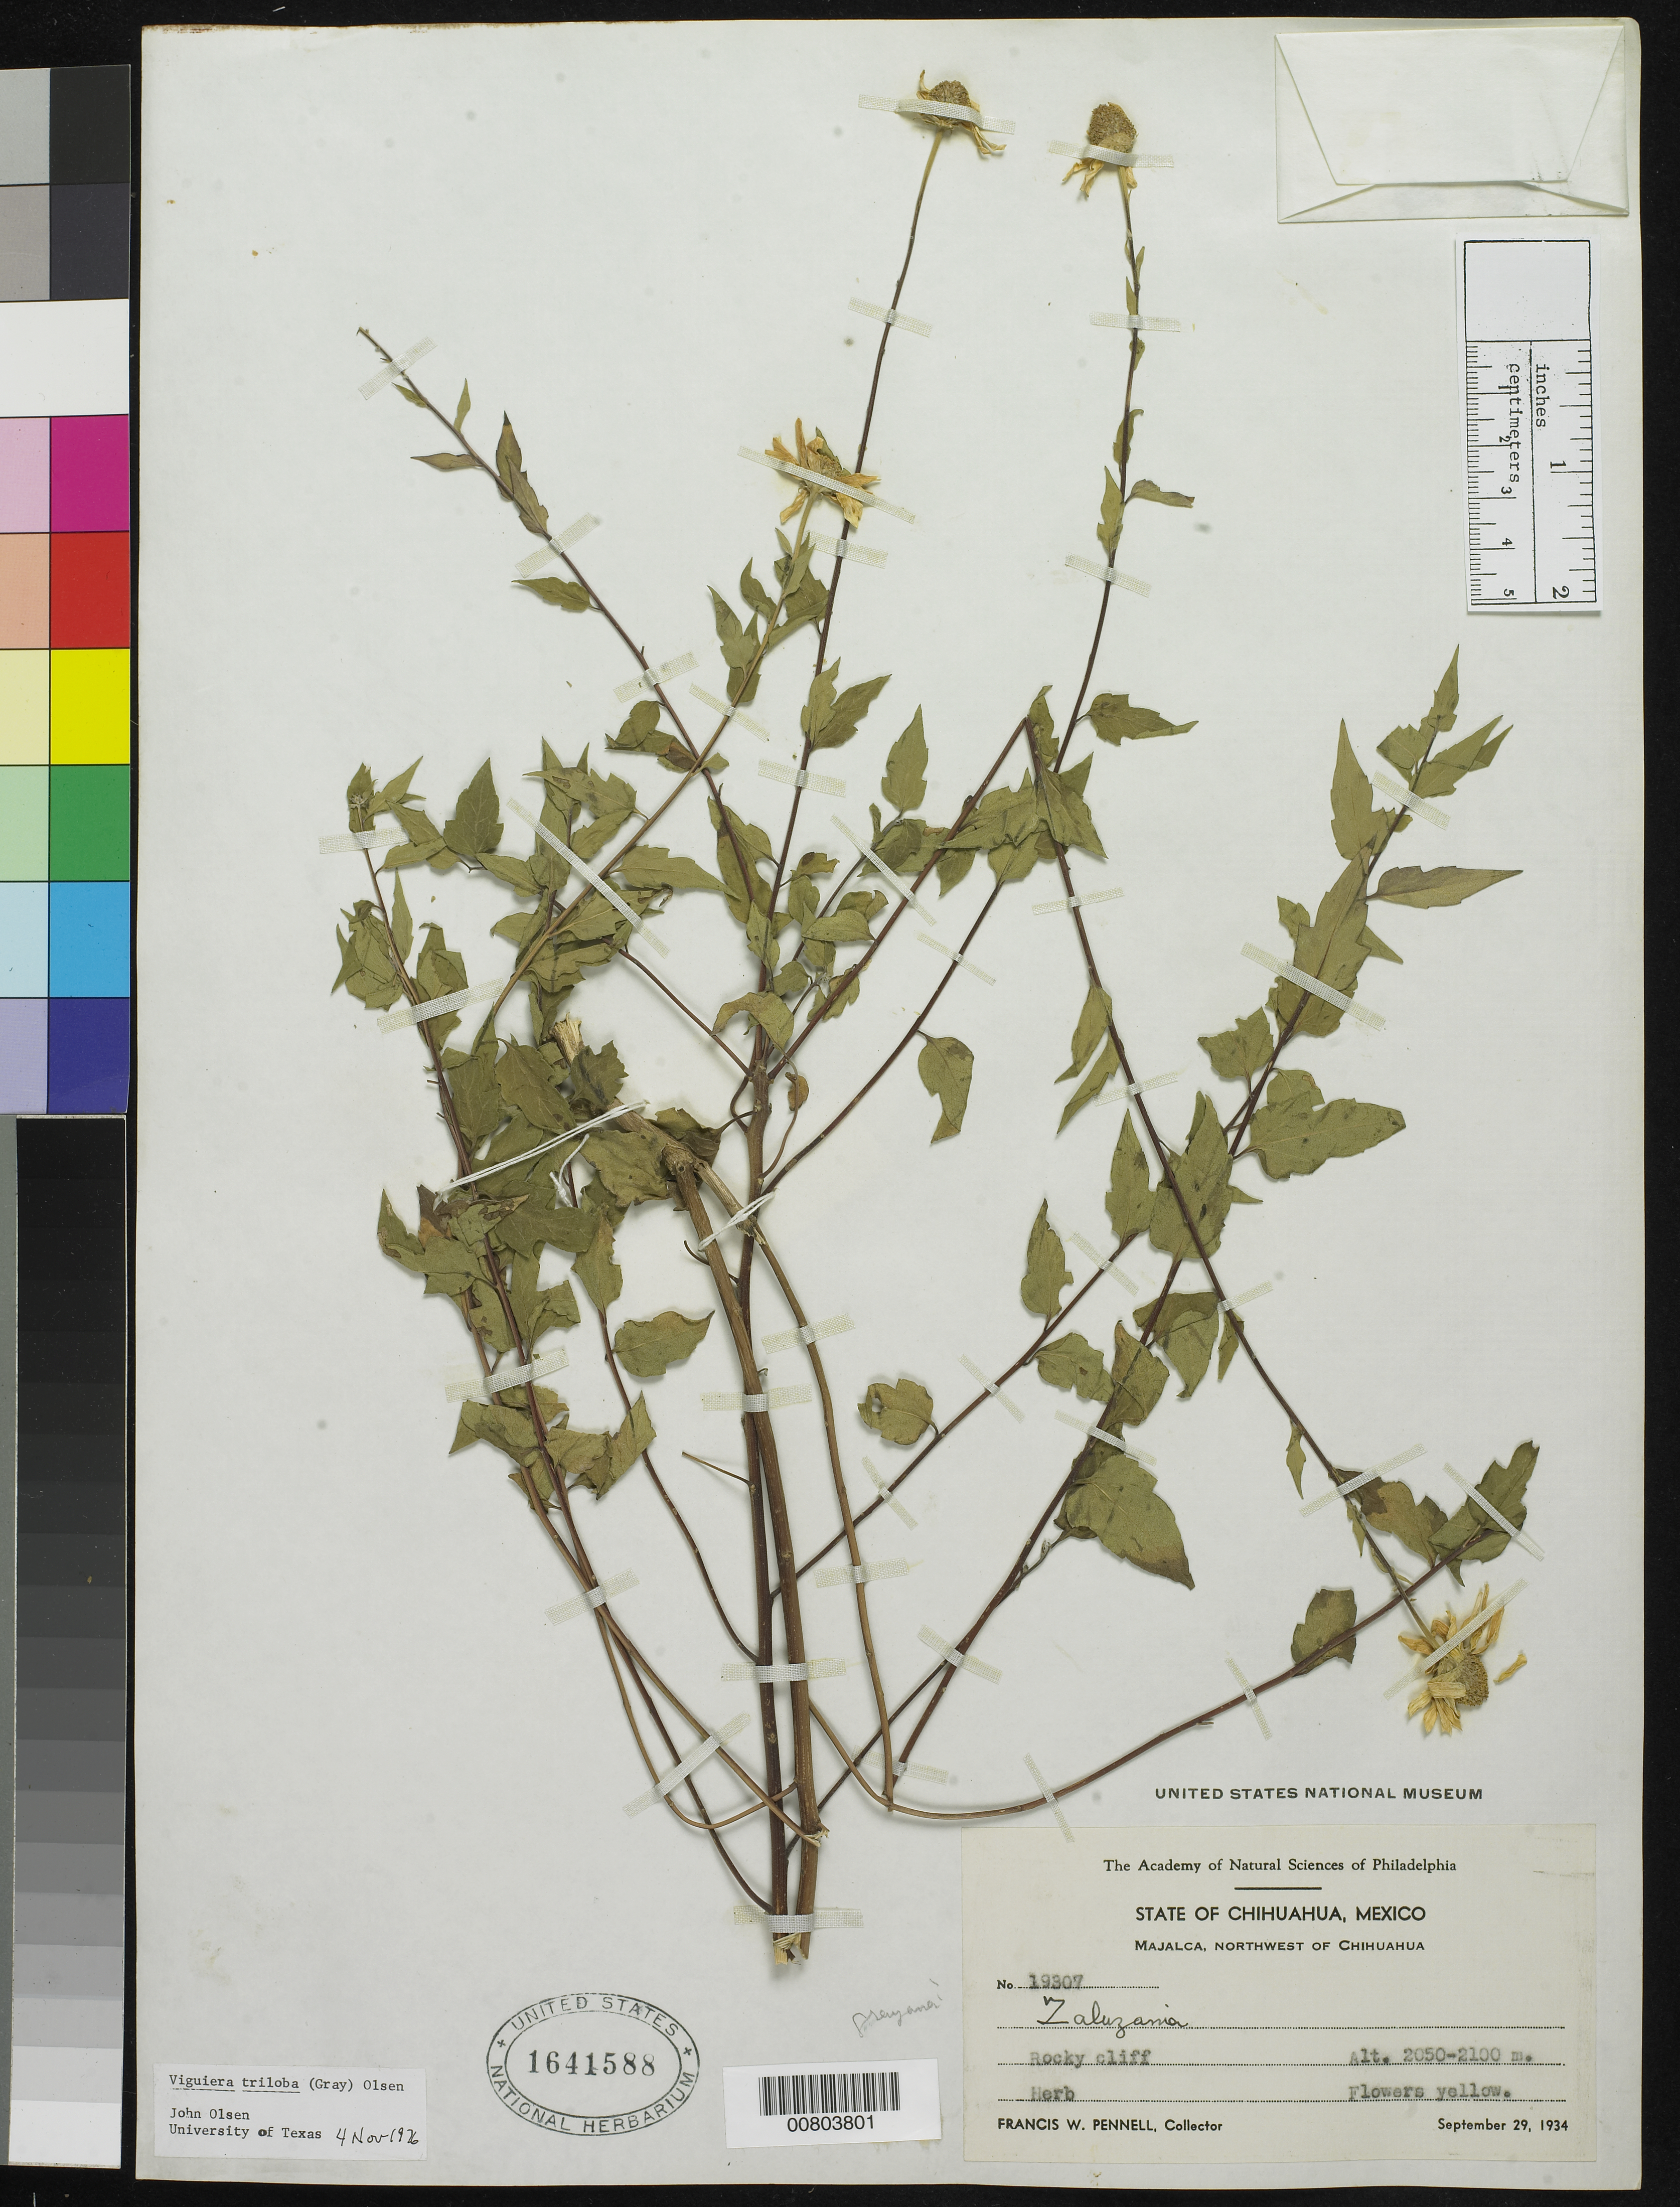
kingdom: Plantae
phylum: Tracheophyta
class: Magnoliopsida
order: Asterales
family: Asteraceae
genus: Zaluzania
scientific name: Zaluzania grayana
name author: B.L. Rob. & Greenm.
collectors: F. W. Pennell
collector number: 19307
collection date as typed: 29 Sep 1934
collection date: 1934-09-29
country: Mexico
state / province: Chihuahua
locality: Majalca, Northwest of Chihuahua.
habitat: Rocky cliff.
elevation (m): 2100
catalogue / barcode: US 1641588